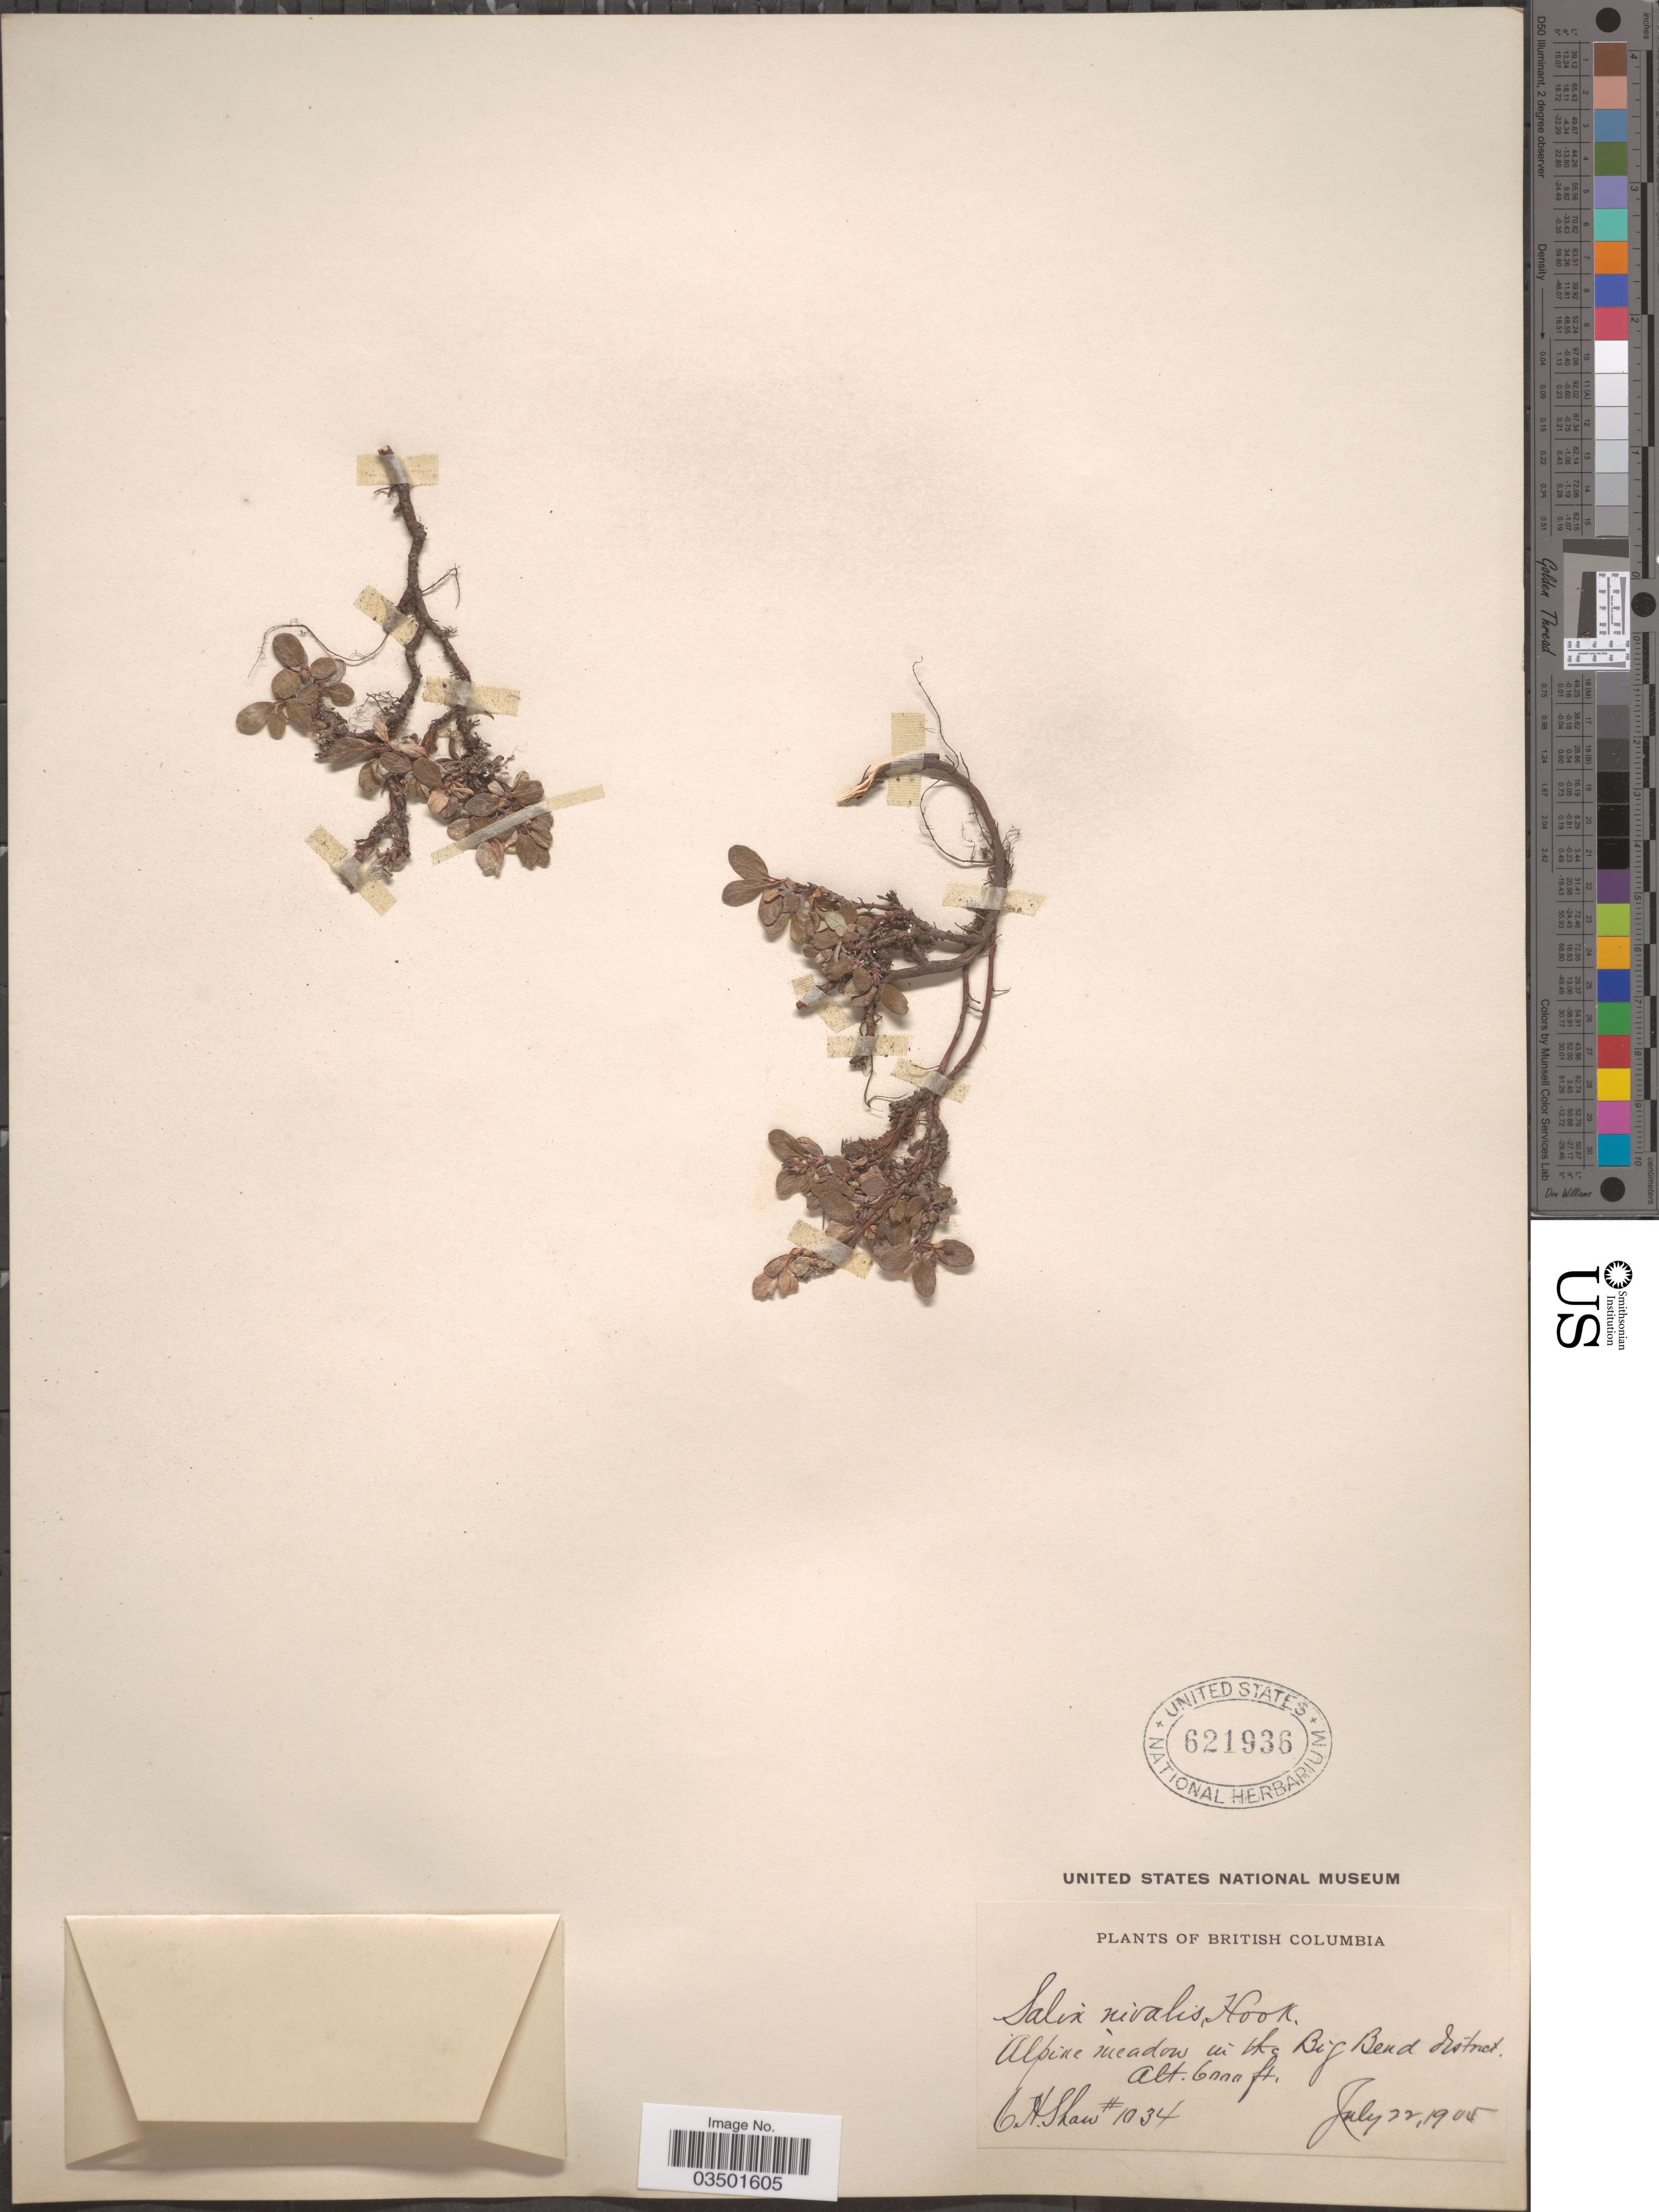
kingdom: Plantae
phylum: Tracheophyta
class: Magnoliopsida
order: Malpighiales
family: Salicaceae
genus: Salix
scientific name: Salix nivalis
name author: Hook.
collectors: C. H. Shaw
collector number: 1034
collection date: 1905-07-22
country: Canada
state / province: British Columbia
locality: In the Big Bend district.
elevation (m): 1829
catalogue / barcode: US 621936